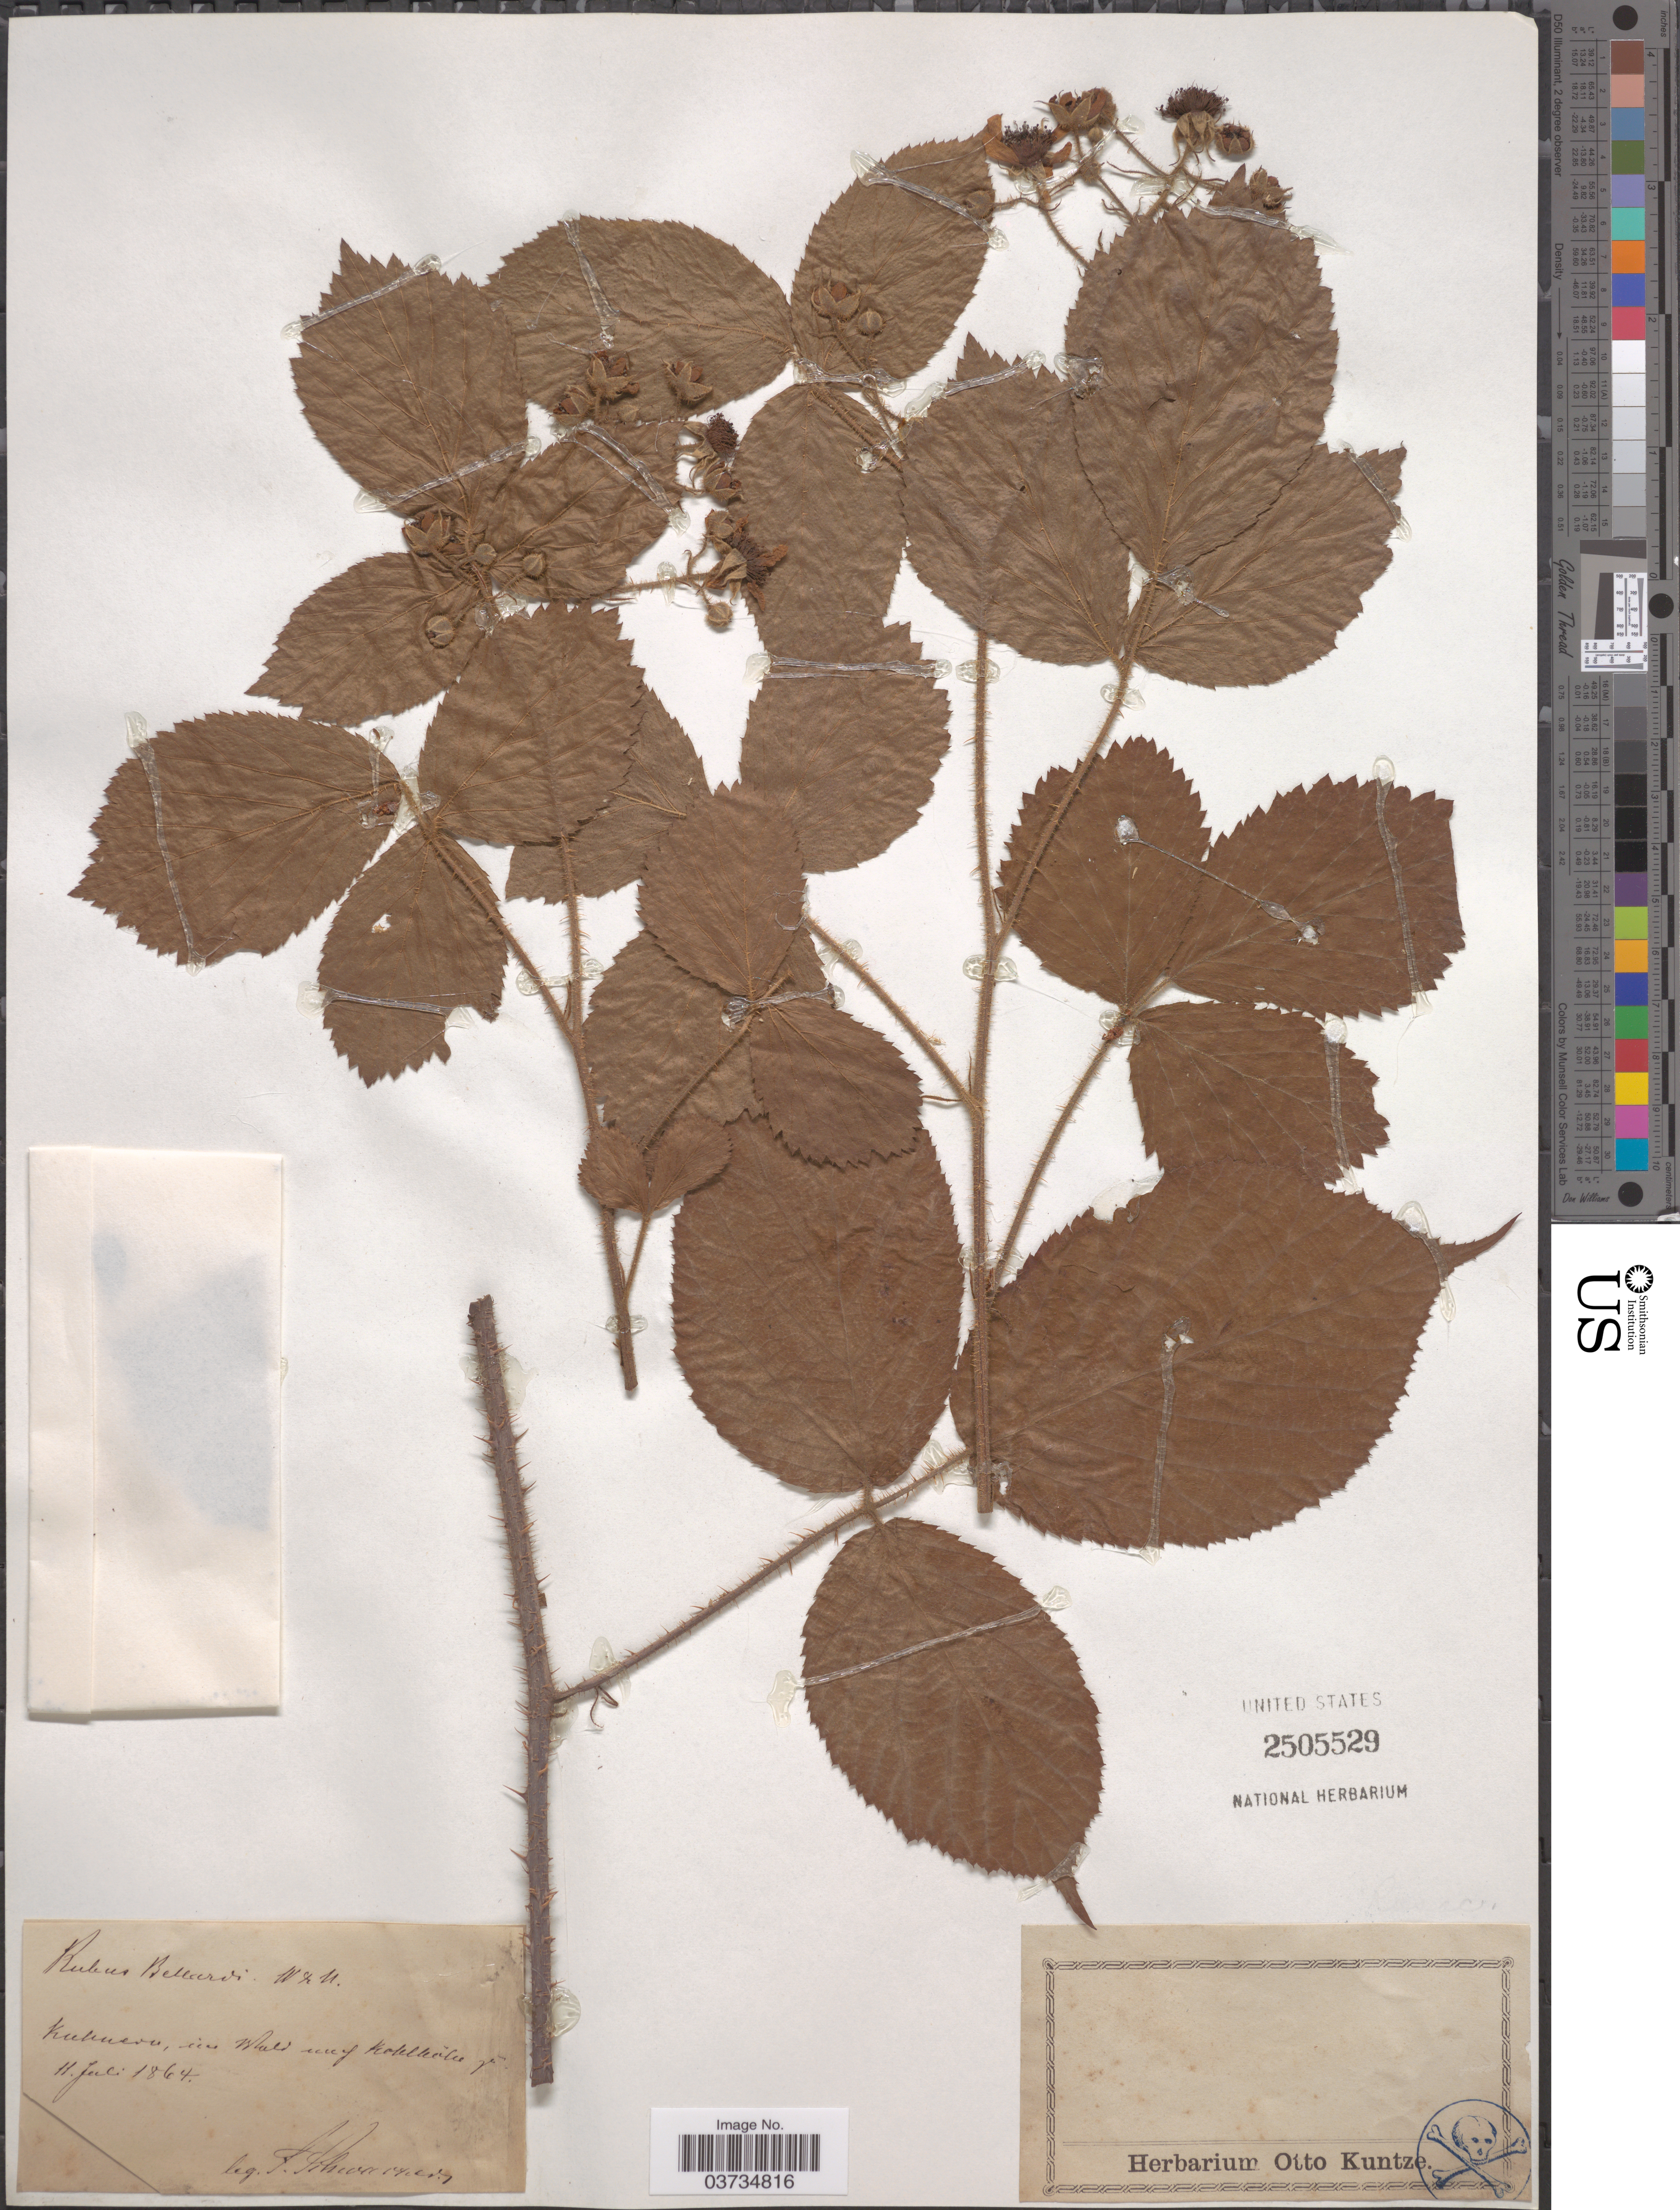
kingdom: Plantae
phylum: Tracheophyta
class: Magnoliopsida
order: Rosales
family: Rosaceae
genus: Rubus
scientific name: Rubus pedemontanus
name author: Pinkw.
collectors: S. Schwarzer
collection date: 1864-07-11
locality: Kukuevu, im wald auf Kohlköke [illegible text].[interpreted]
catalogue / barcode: US 2505529